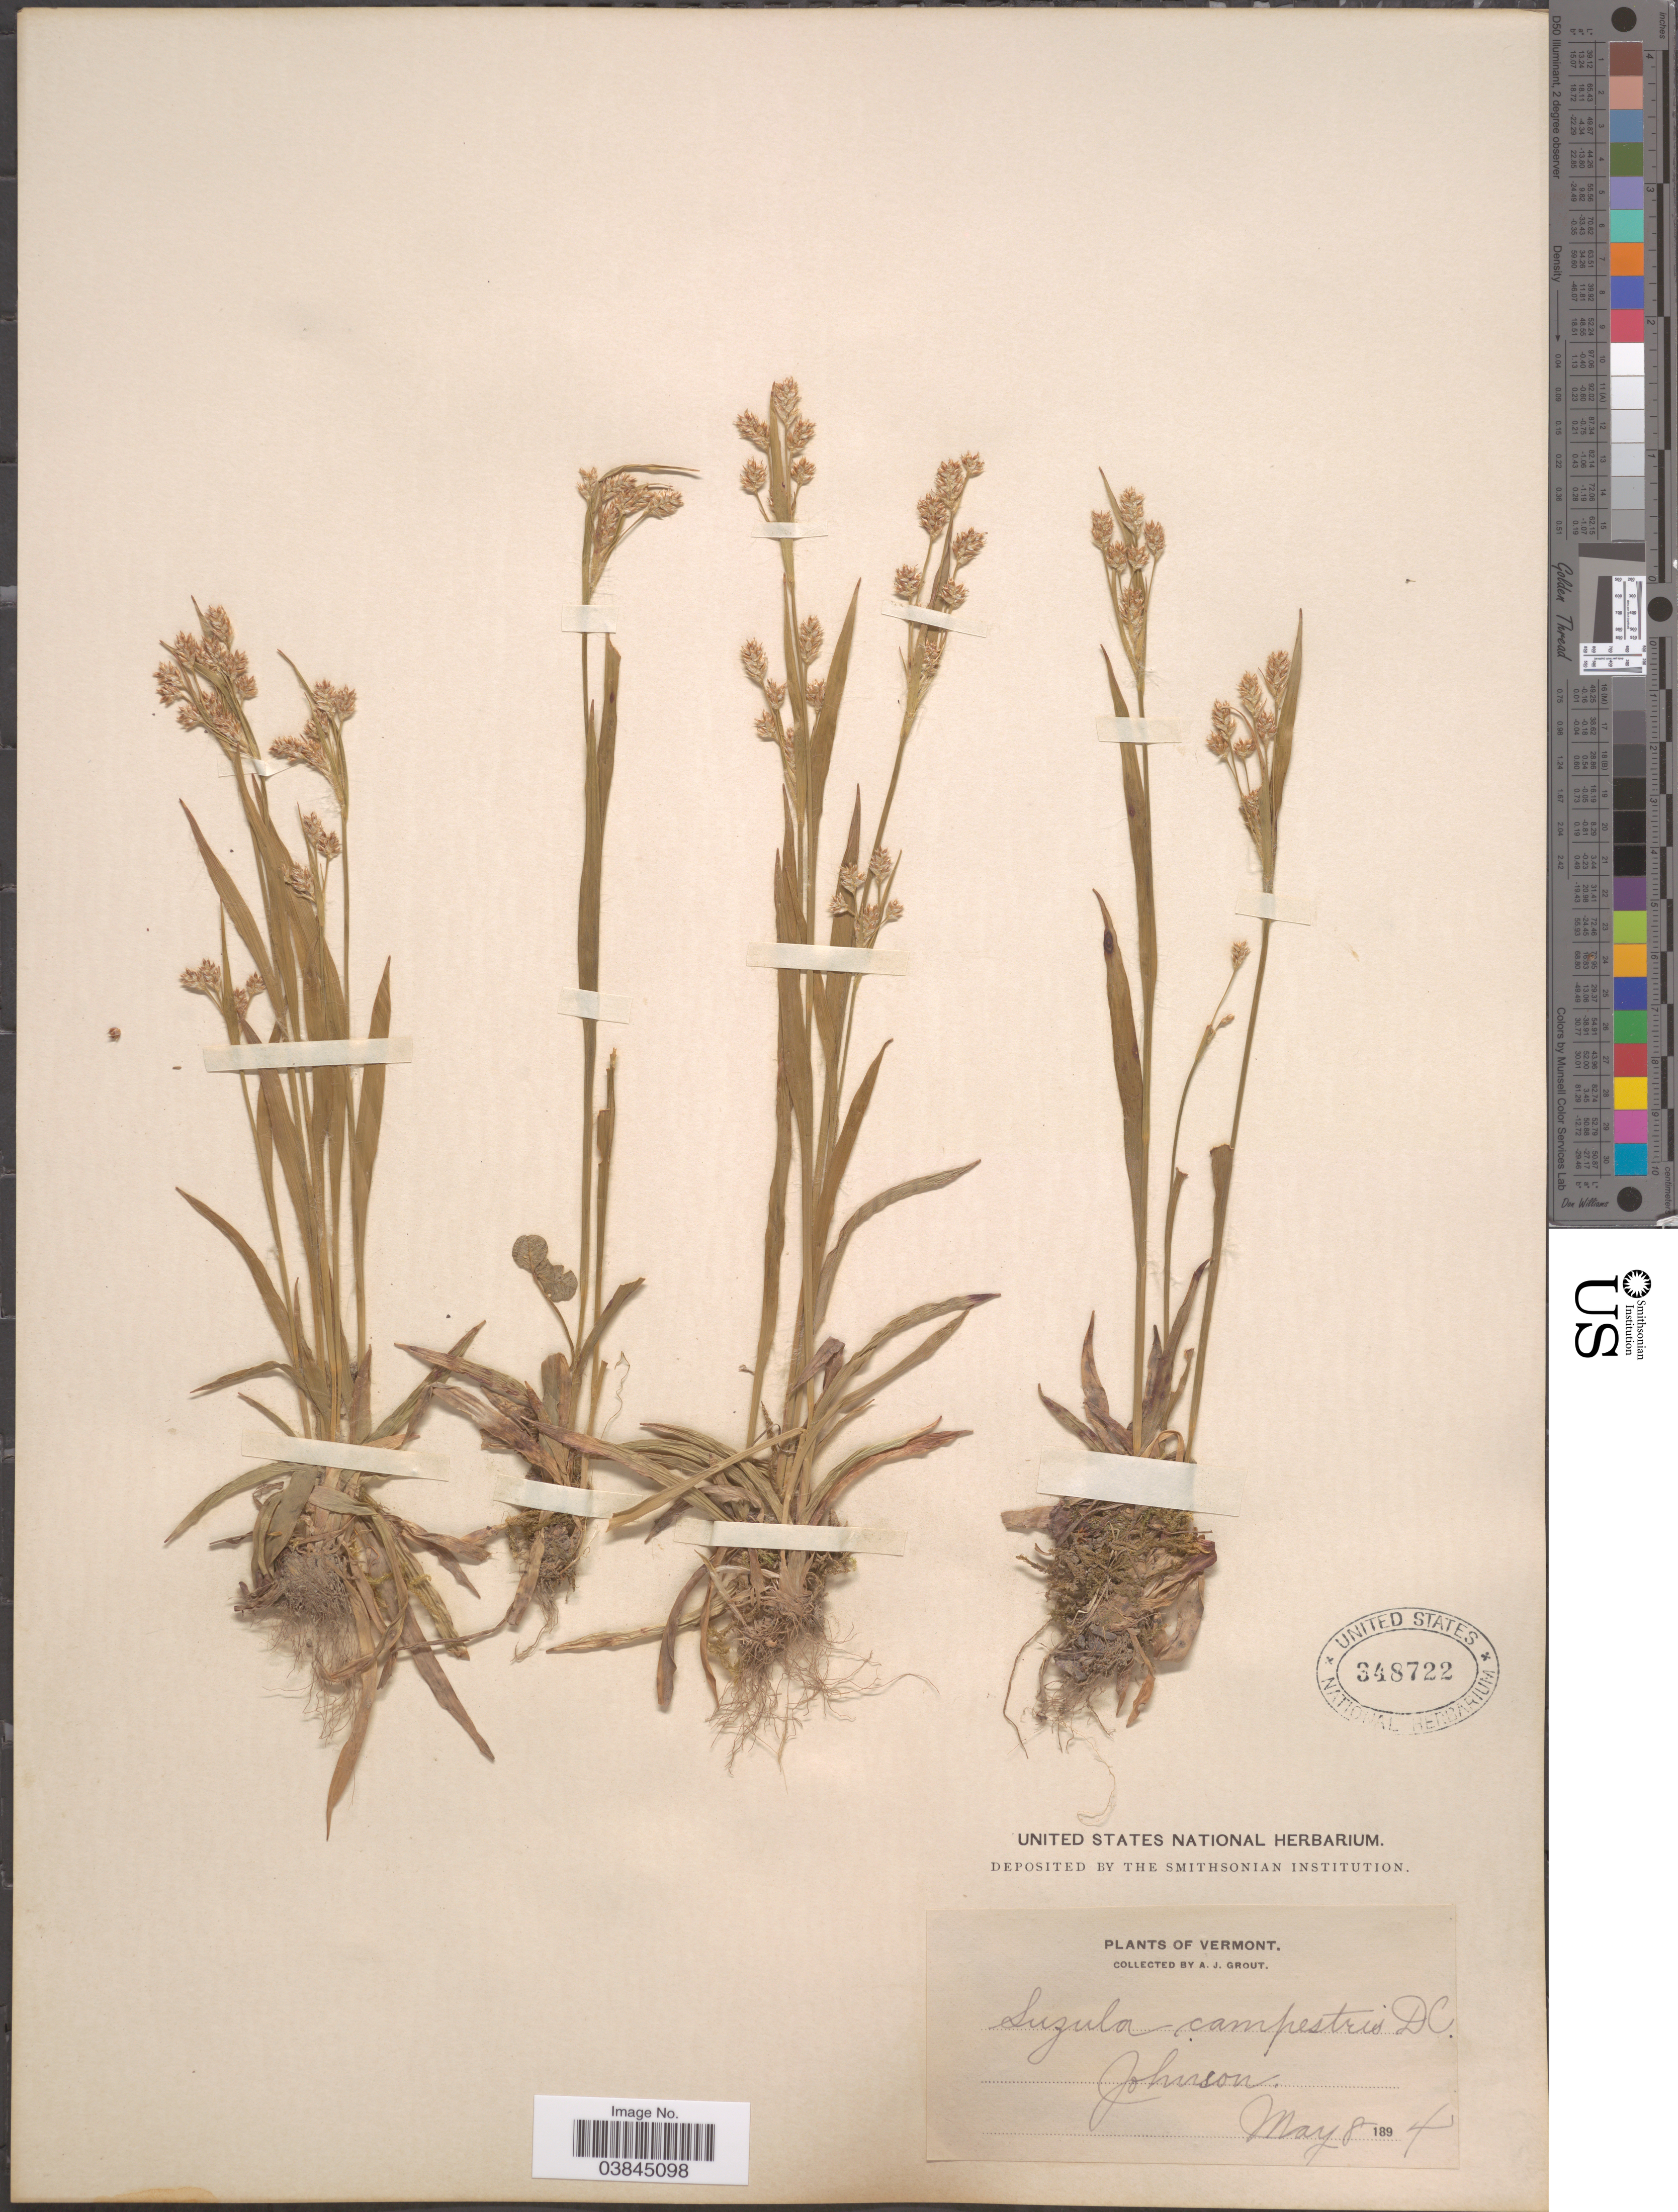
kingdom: Plantae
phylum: Tracheophyta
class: Liliopsida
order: Poales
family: Juncaceae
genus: Luzula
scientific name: Luzula campestris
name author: (L.) DC.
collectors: A. J. Grout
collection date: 1894-05-08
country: United States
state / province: Vermont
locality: Johnson.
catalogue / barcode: US 348722